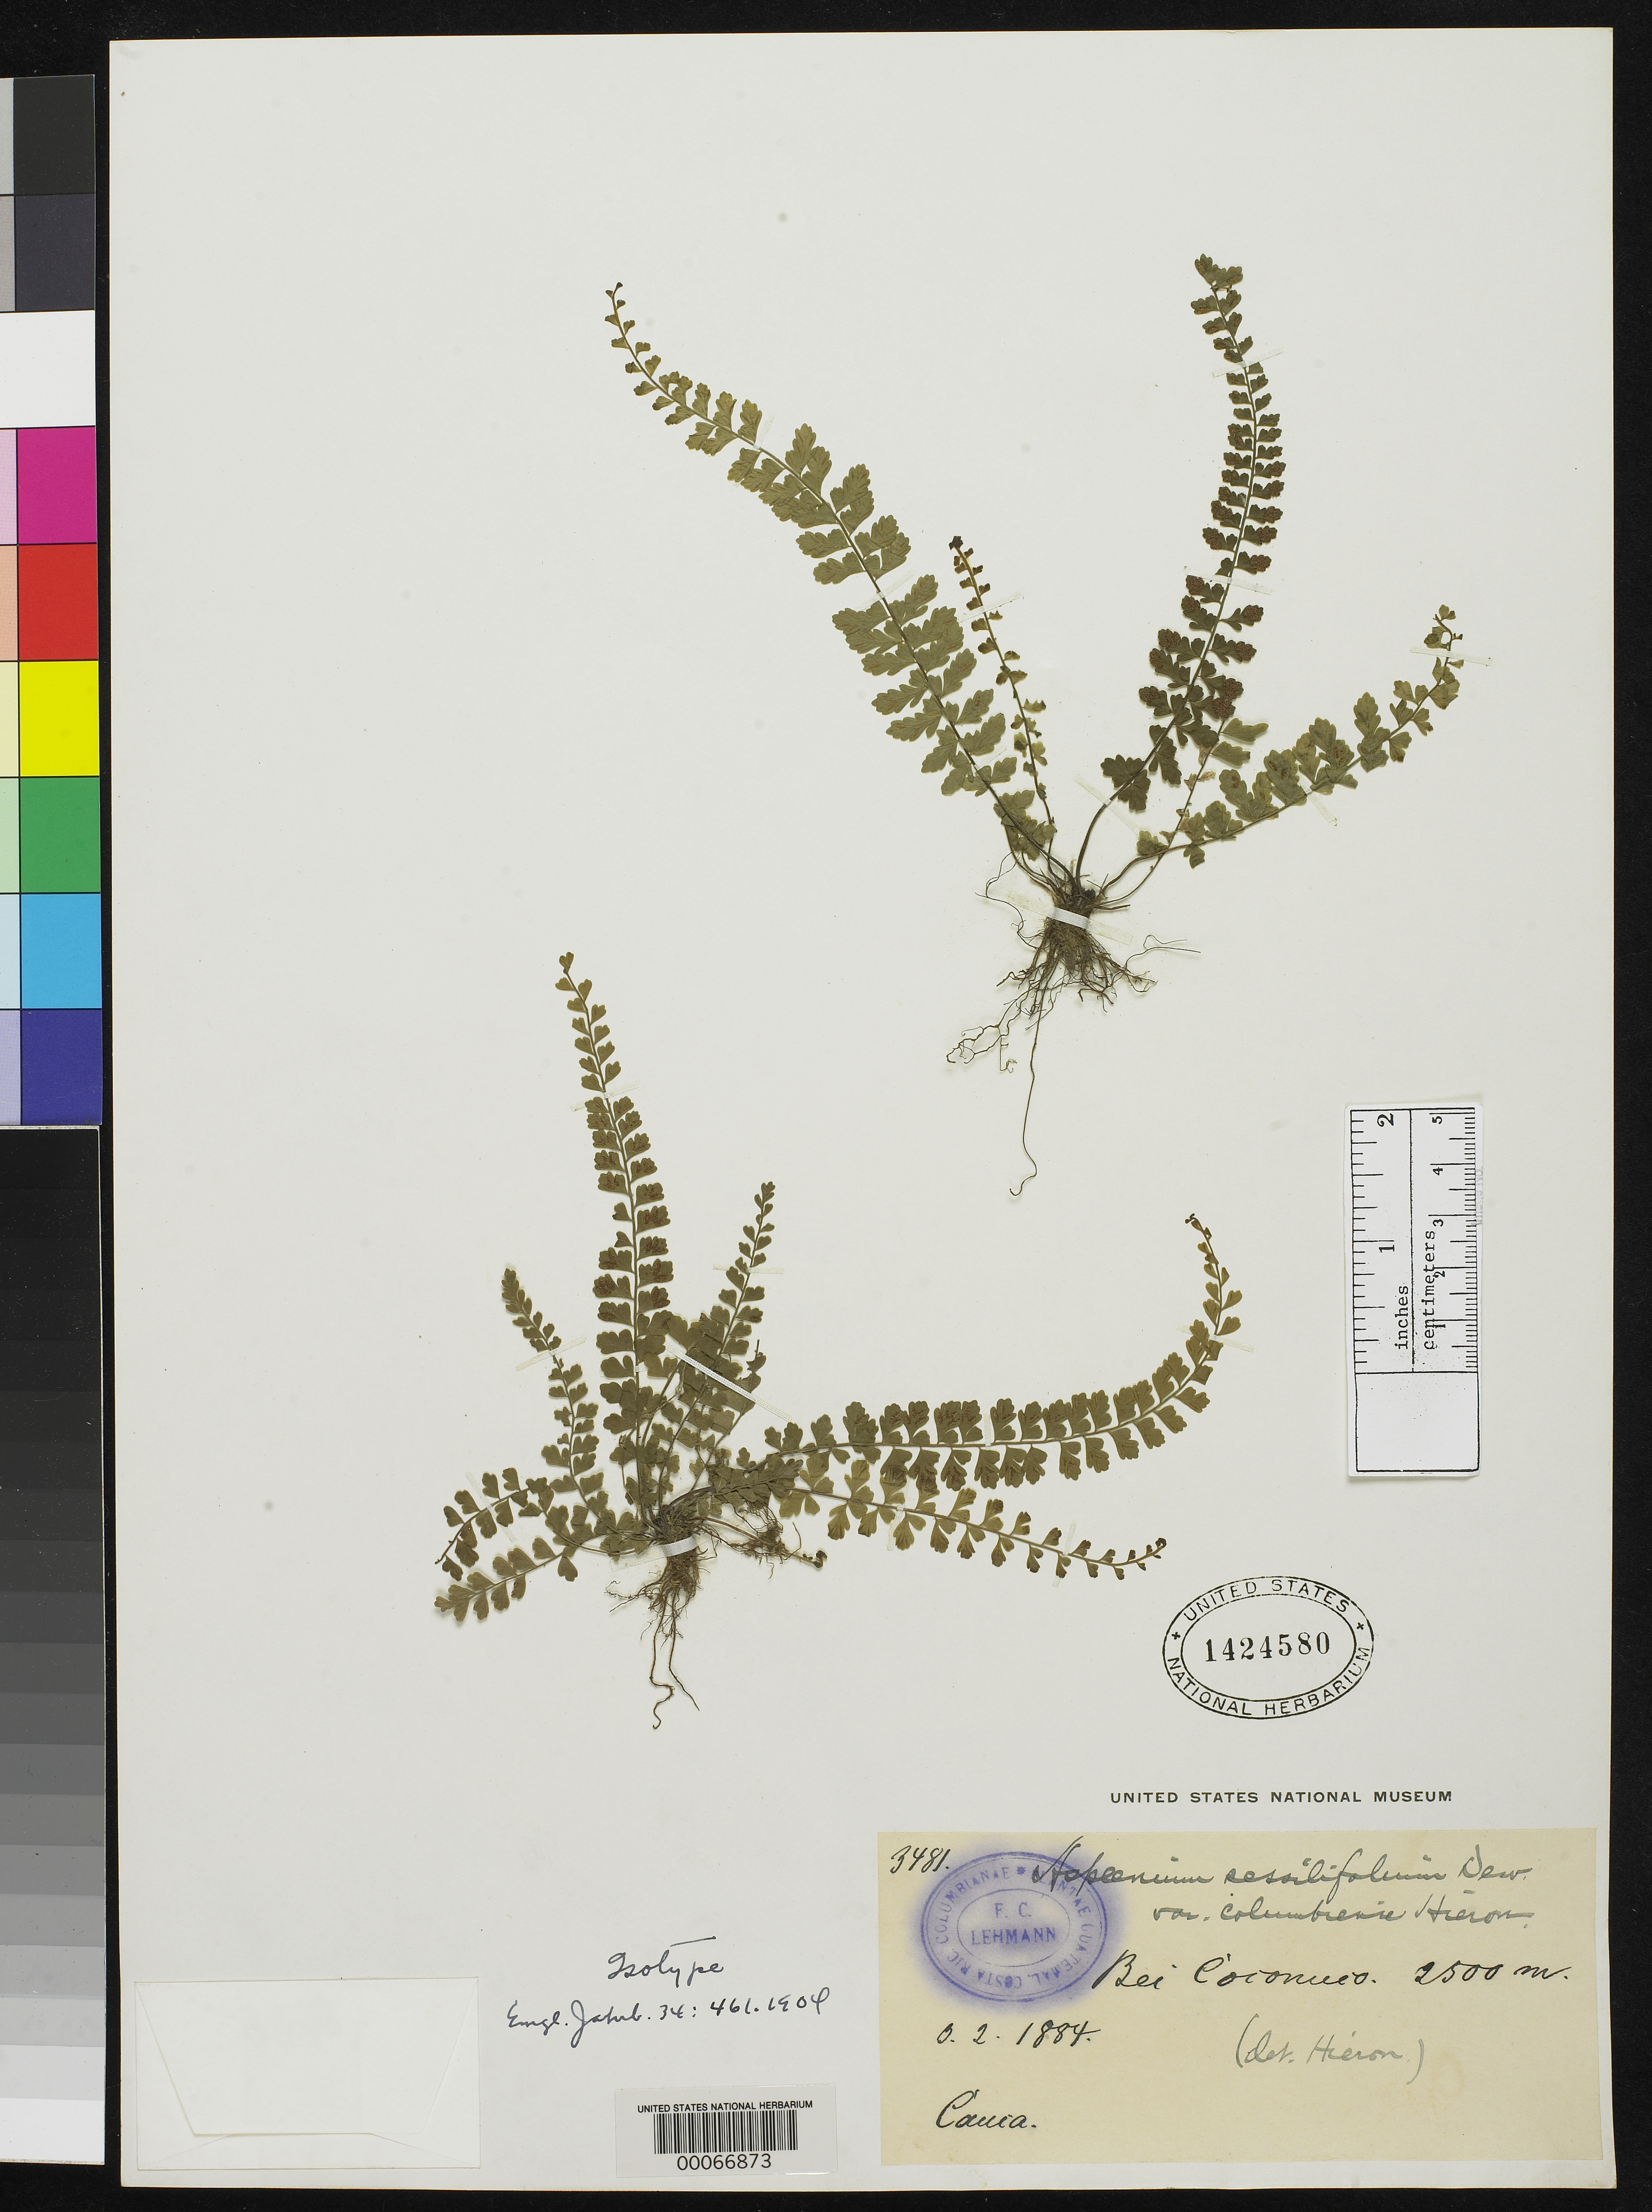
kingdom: Plantae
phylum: Tracheophyta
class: Polypodiopsida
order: Polypodiales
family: Aspleniaceae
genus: Asplenium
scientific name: Asplenium sessilifolium var. columbiensis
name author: Hieron.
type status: Isotype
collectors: F. C. Lehmann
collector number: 3481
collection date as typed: Feb 1884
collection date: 1884-02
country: Colombia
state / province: Cauca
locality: Prope Caconuco.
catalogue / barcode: US 1424580